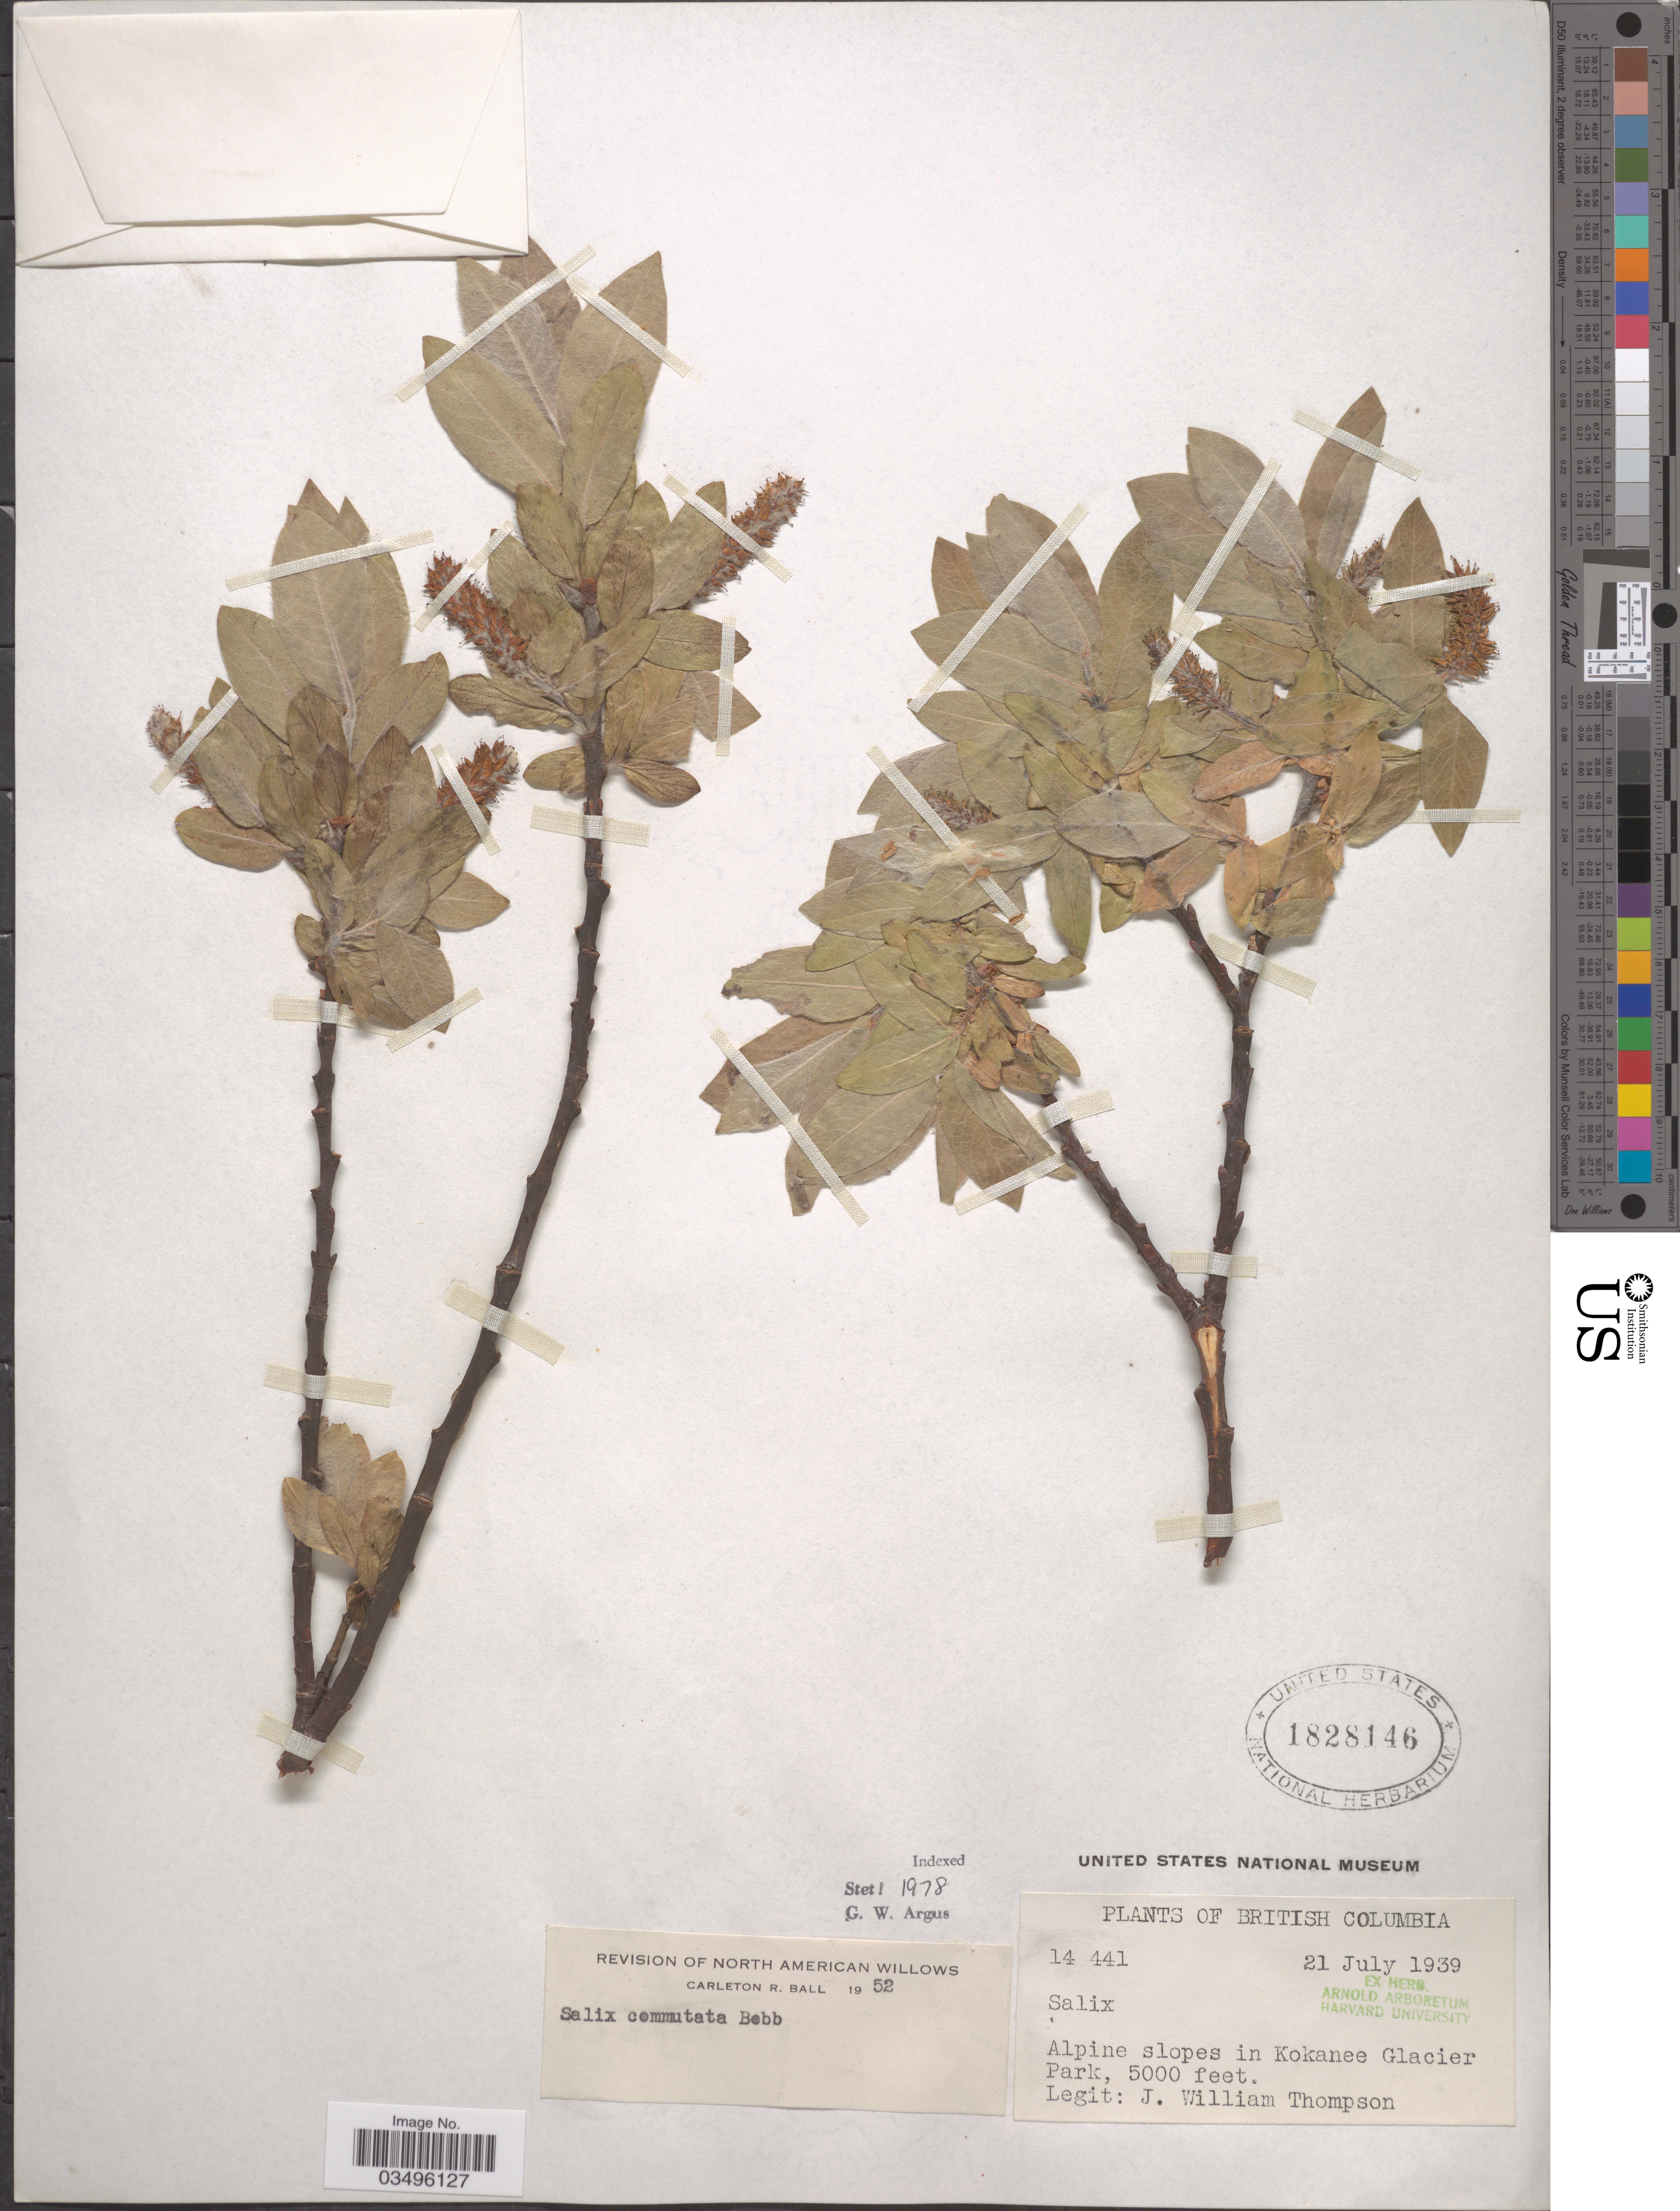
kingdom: Plantae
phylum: Tracheophyta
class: Magnoliopsida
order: Malpighiales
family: Salicaceae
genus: Salix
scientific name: Salix commutata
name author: Bebb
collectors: J. W. Thompson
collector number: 14441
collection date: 1939-07-21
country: Canada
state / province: British Columbia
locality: Alpine slopes in Kokanee Glacier Park.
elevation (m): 1524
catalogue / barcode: US 1828146